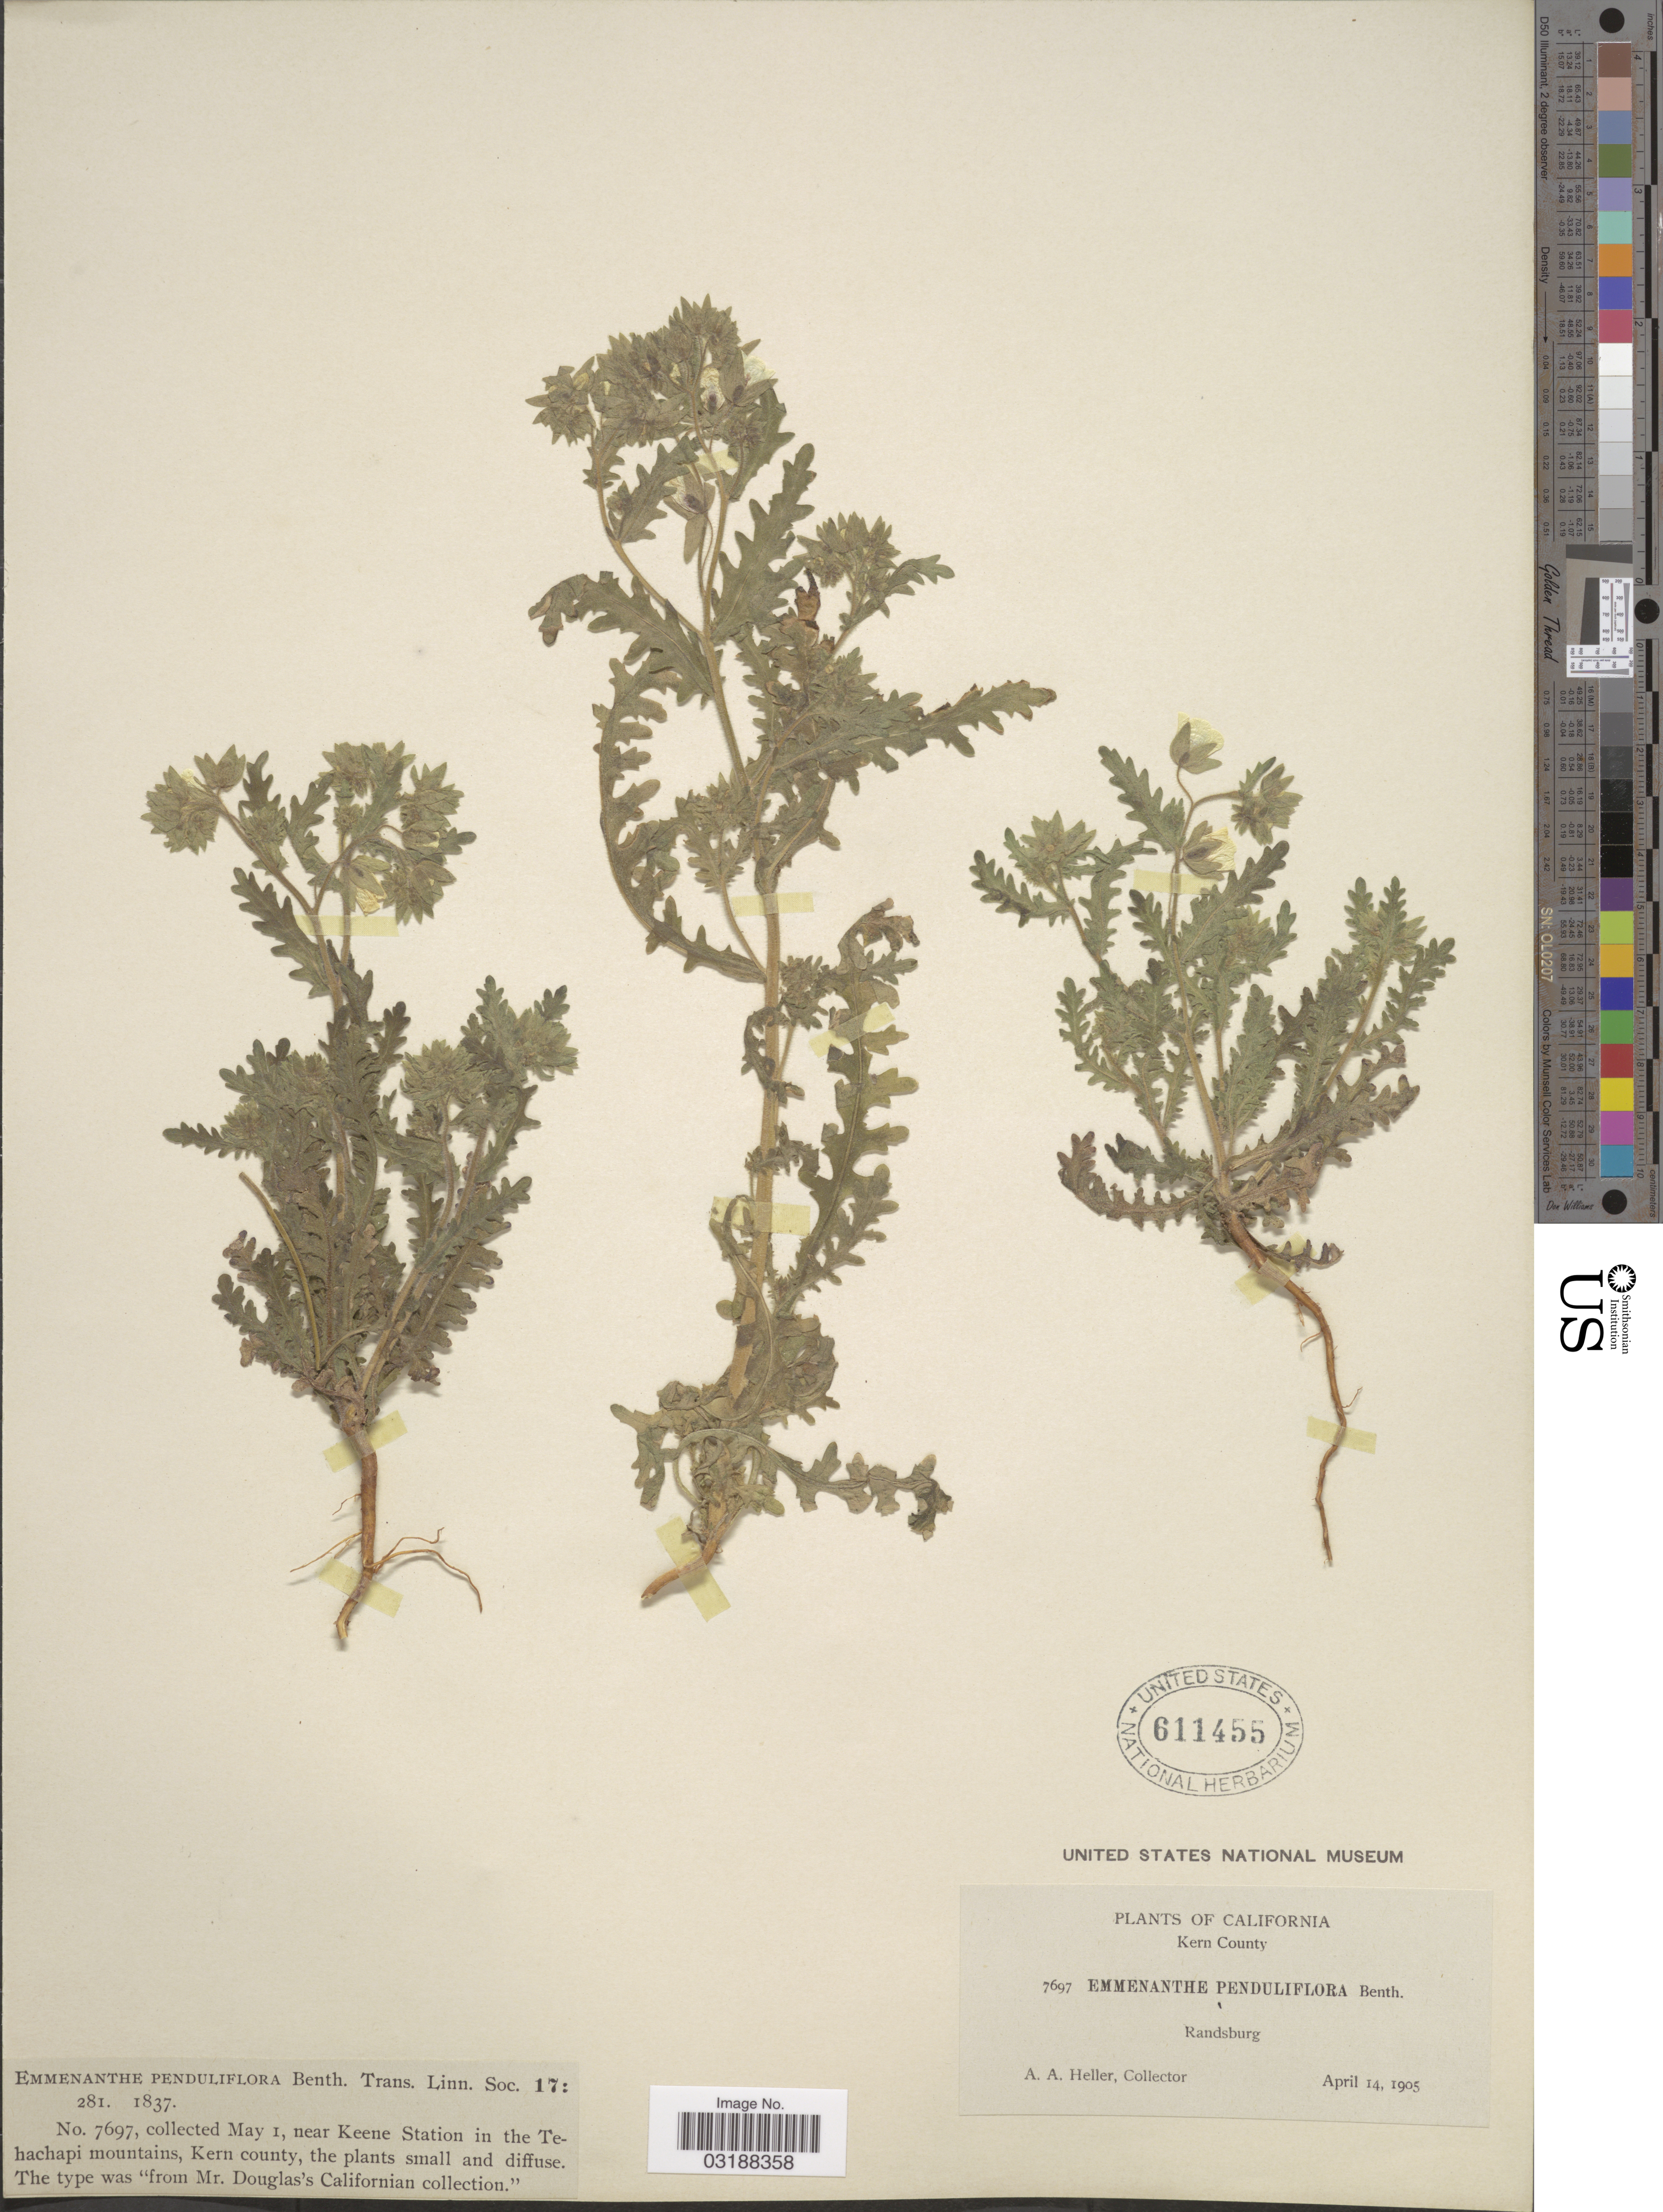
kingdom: Plantae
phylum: Tracheophyta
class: Magnoliopsida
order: Boraginales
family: Hydrophyllaceae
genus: Emmenanthe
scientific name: Emmenanthe penduliflora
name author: Benth.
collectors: A. A. Heller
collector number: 7697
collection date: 1905-04-14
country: United States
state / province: California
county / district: Kern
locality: Kern County. Randsburg. Near Keene Station in the Tehachapi mountains, Kern county.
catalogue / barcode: US 611455